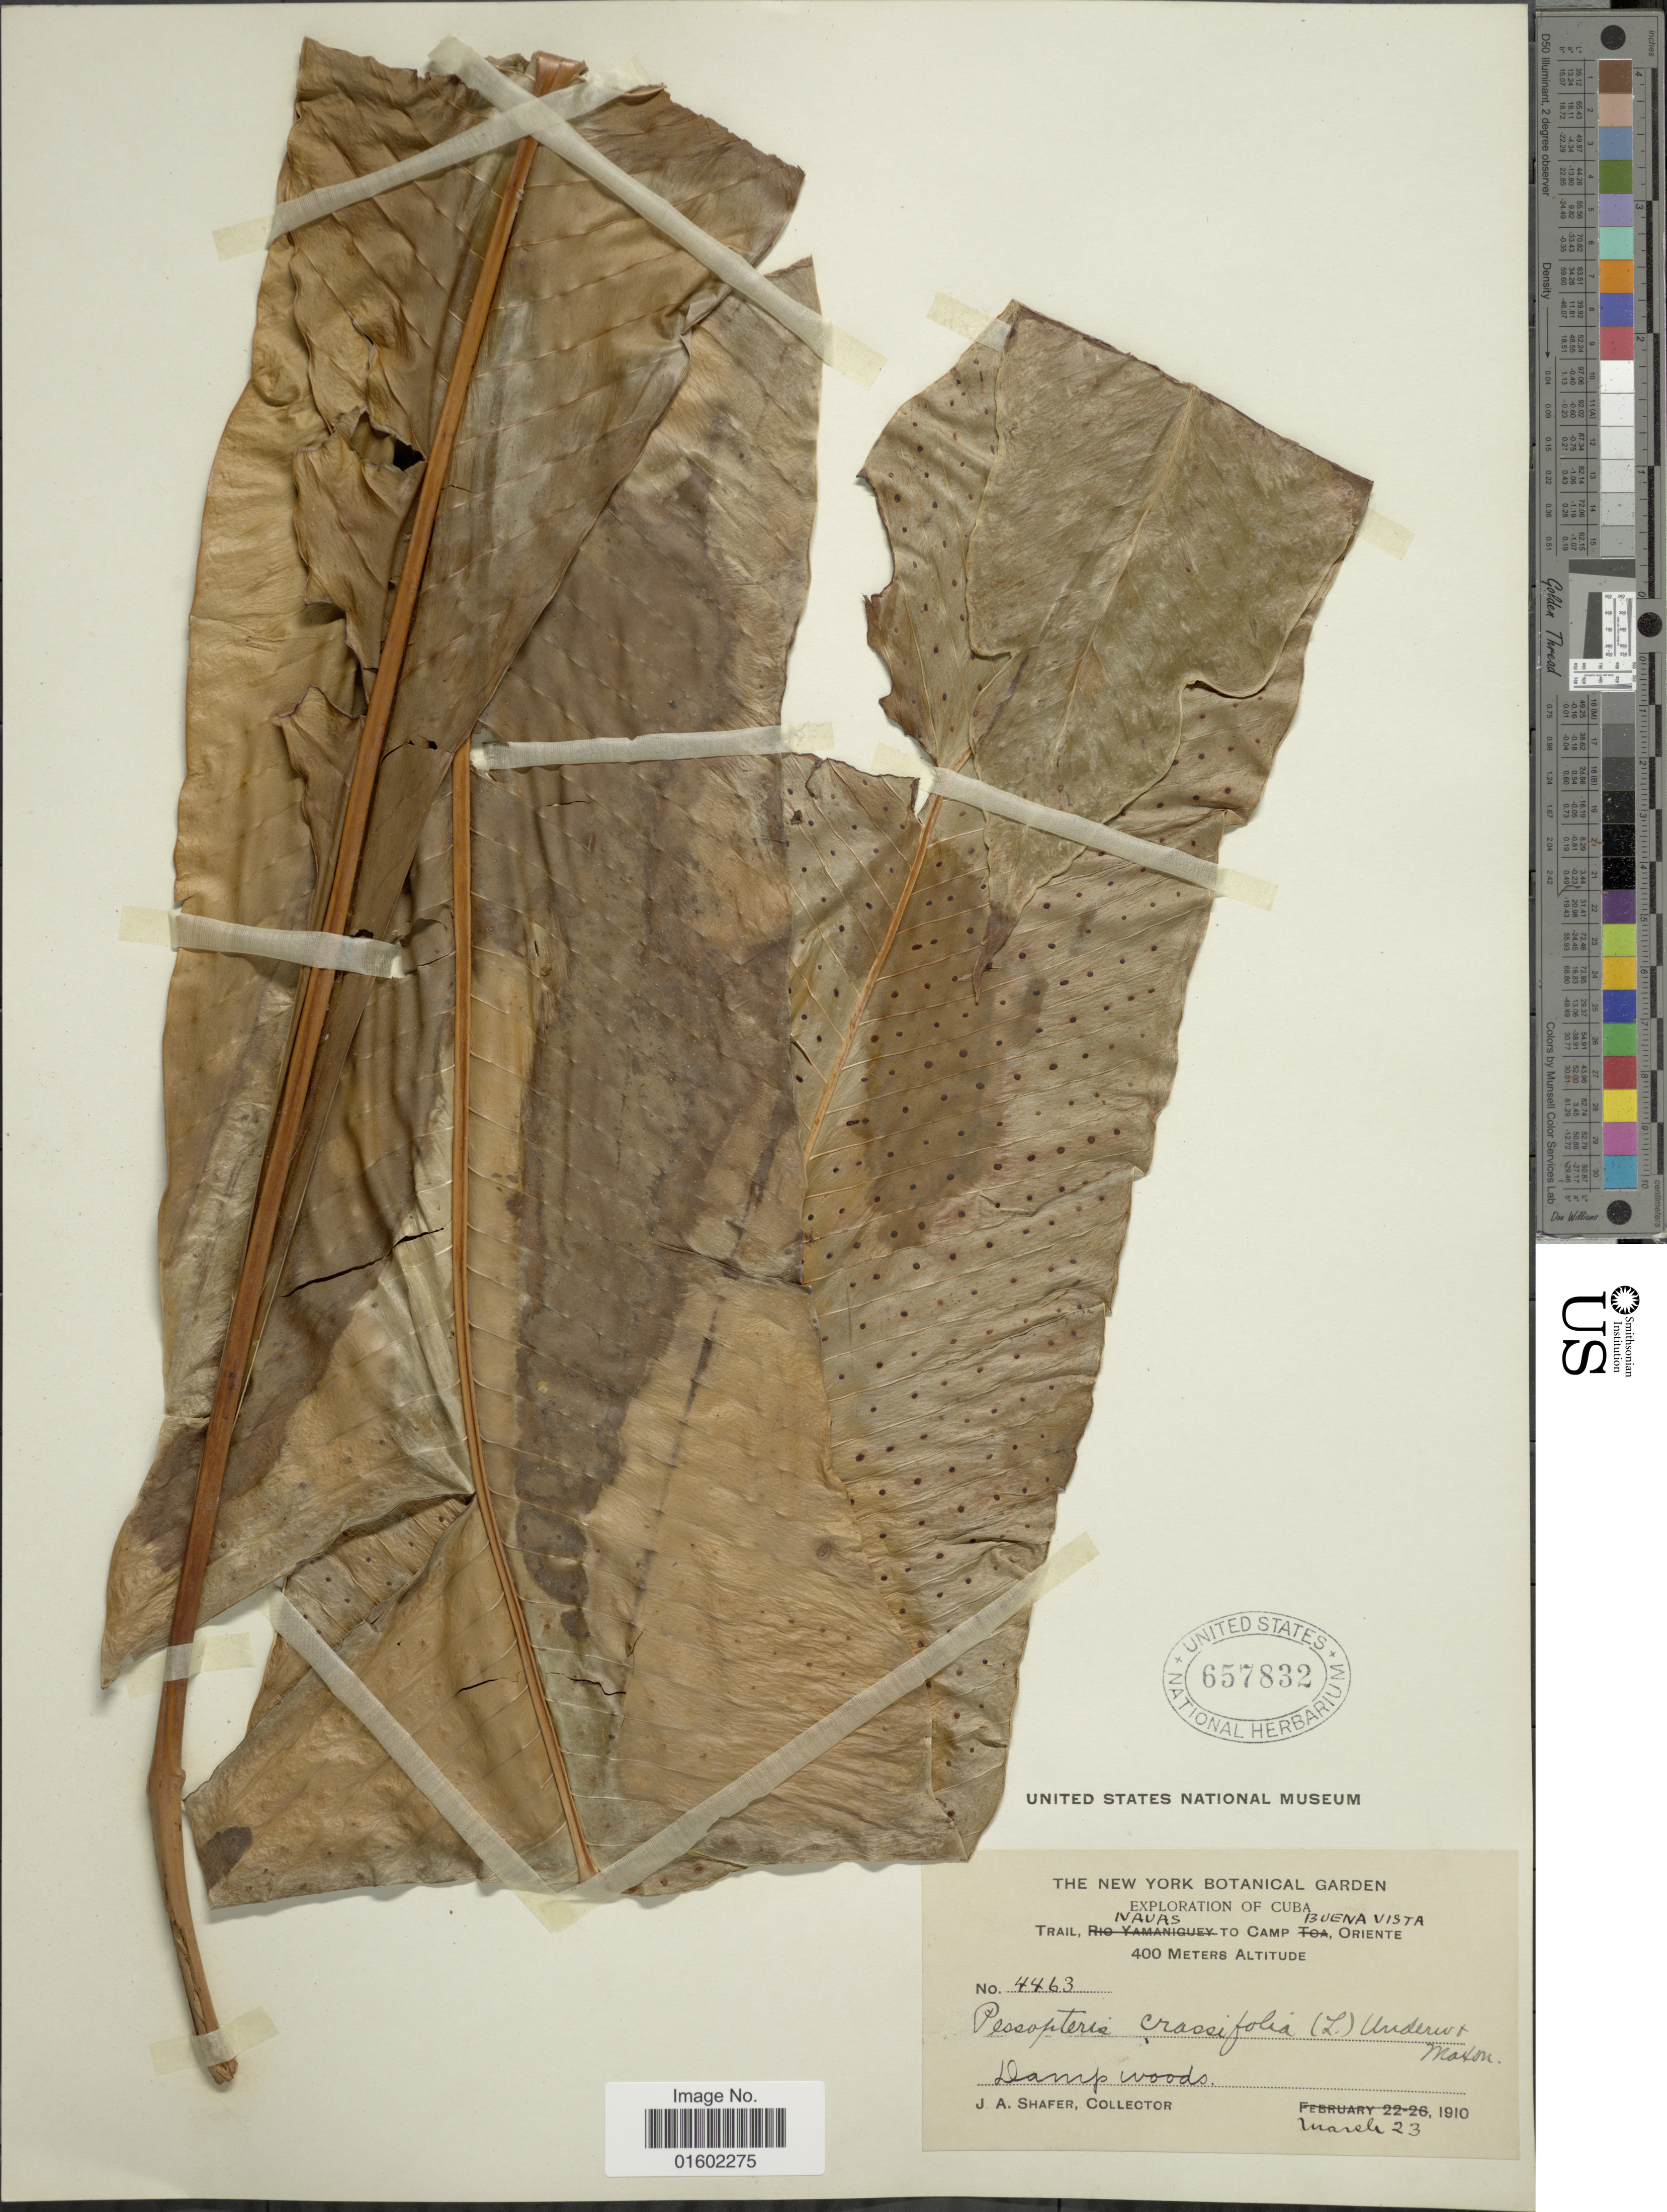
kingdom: Plantae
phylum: Tracheophyta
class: Polypodiopsida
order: Polypodiales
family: Polypodiaceae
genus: Niphidium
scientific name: Niphidium crassifolium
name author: (L.) Lellinger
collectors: J. A. Shafer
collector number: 4463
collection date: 1910-03-23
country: Cuba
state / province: Oriente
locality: Trail Ivavas to Camp Buena Vista, Oriente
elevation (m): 400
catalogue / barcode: US 657832